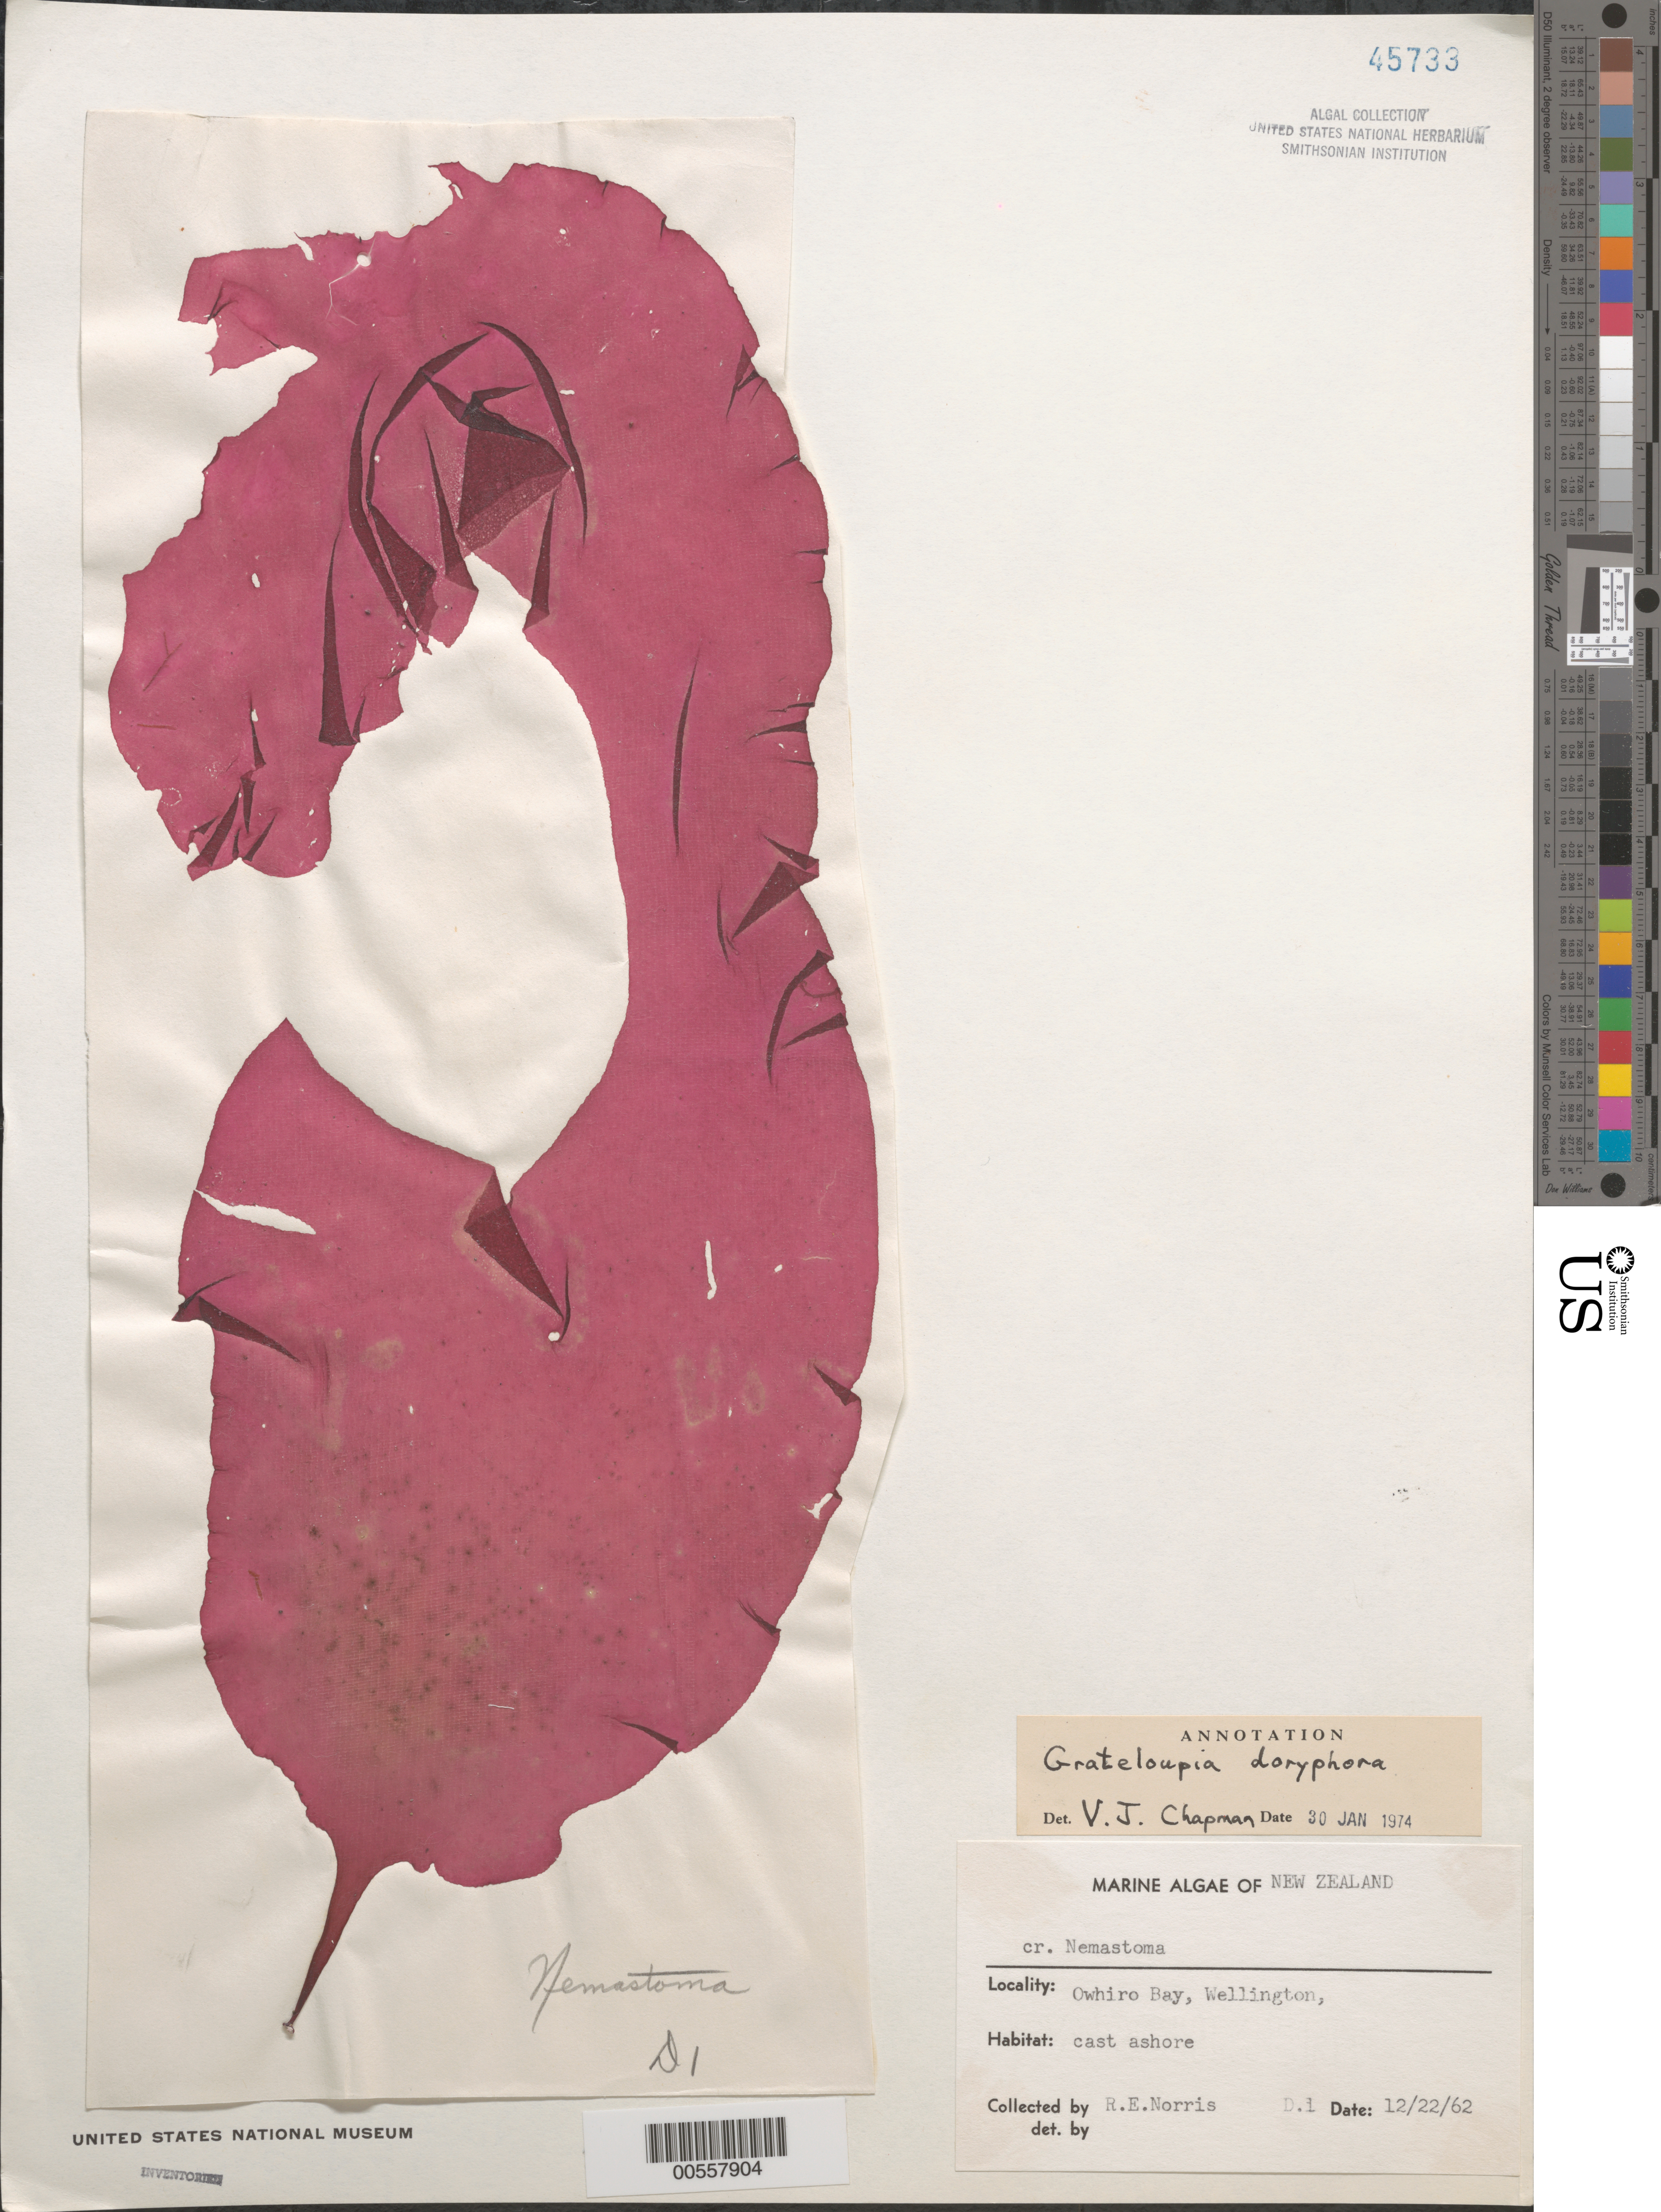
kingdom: Plantae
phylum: Rhodophyta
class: Florideophyceae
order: Halymeniales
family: Halymeniaceae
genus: Grateloupia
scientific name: Grateloupia doryphora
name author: (Mont.) Howe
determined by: Chapman, V. J.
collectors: R. E. Norris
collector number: D1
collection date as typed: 22 Dec 1962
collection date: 1962-12-22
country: New Zealand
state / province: Wellington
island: North Island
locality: Wellington, Owhiro Bay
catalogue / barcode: US 45733